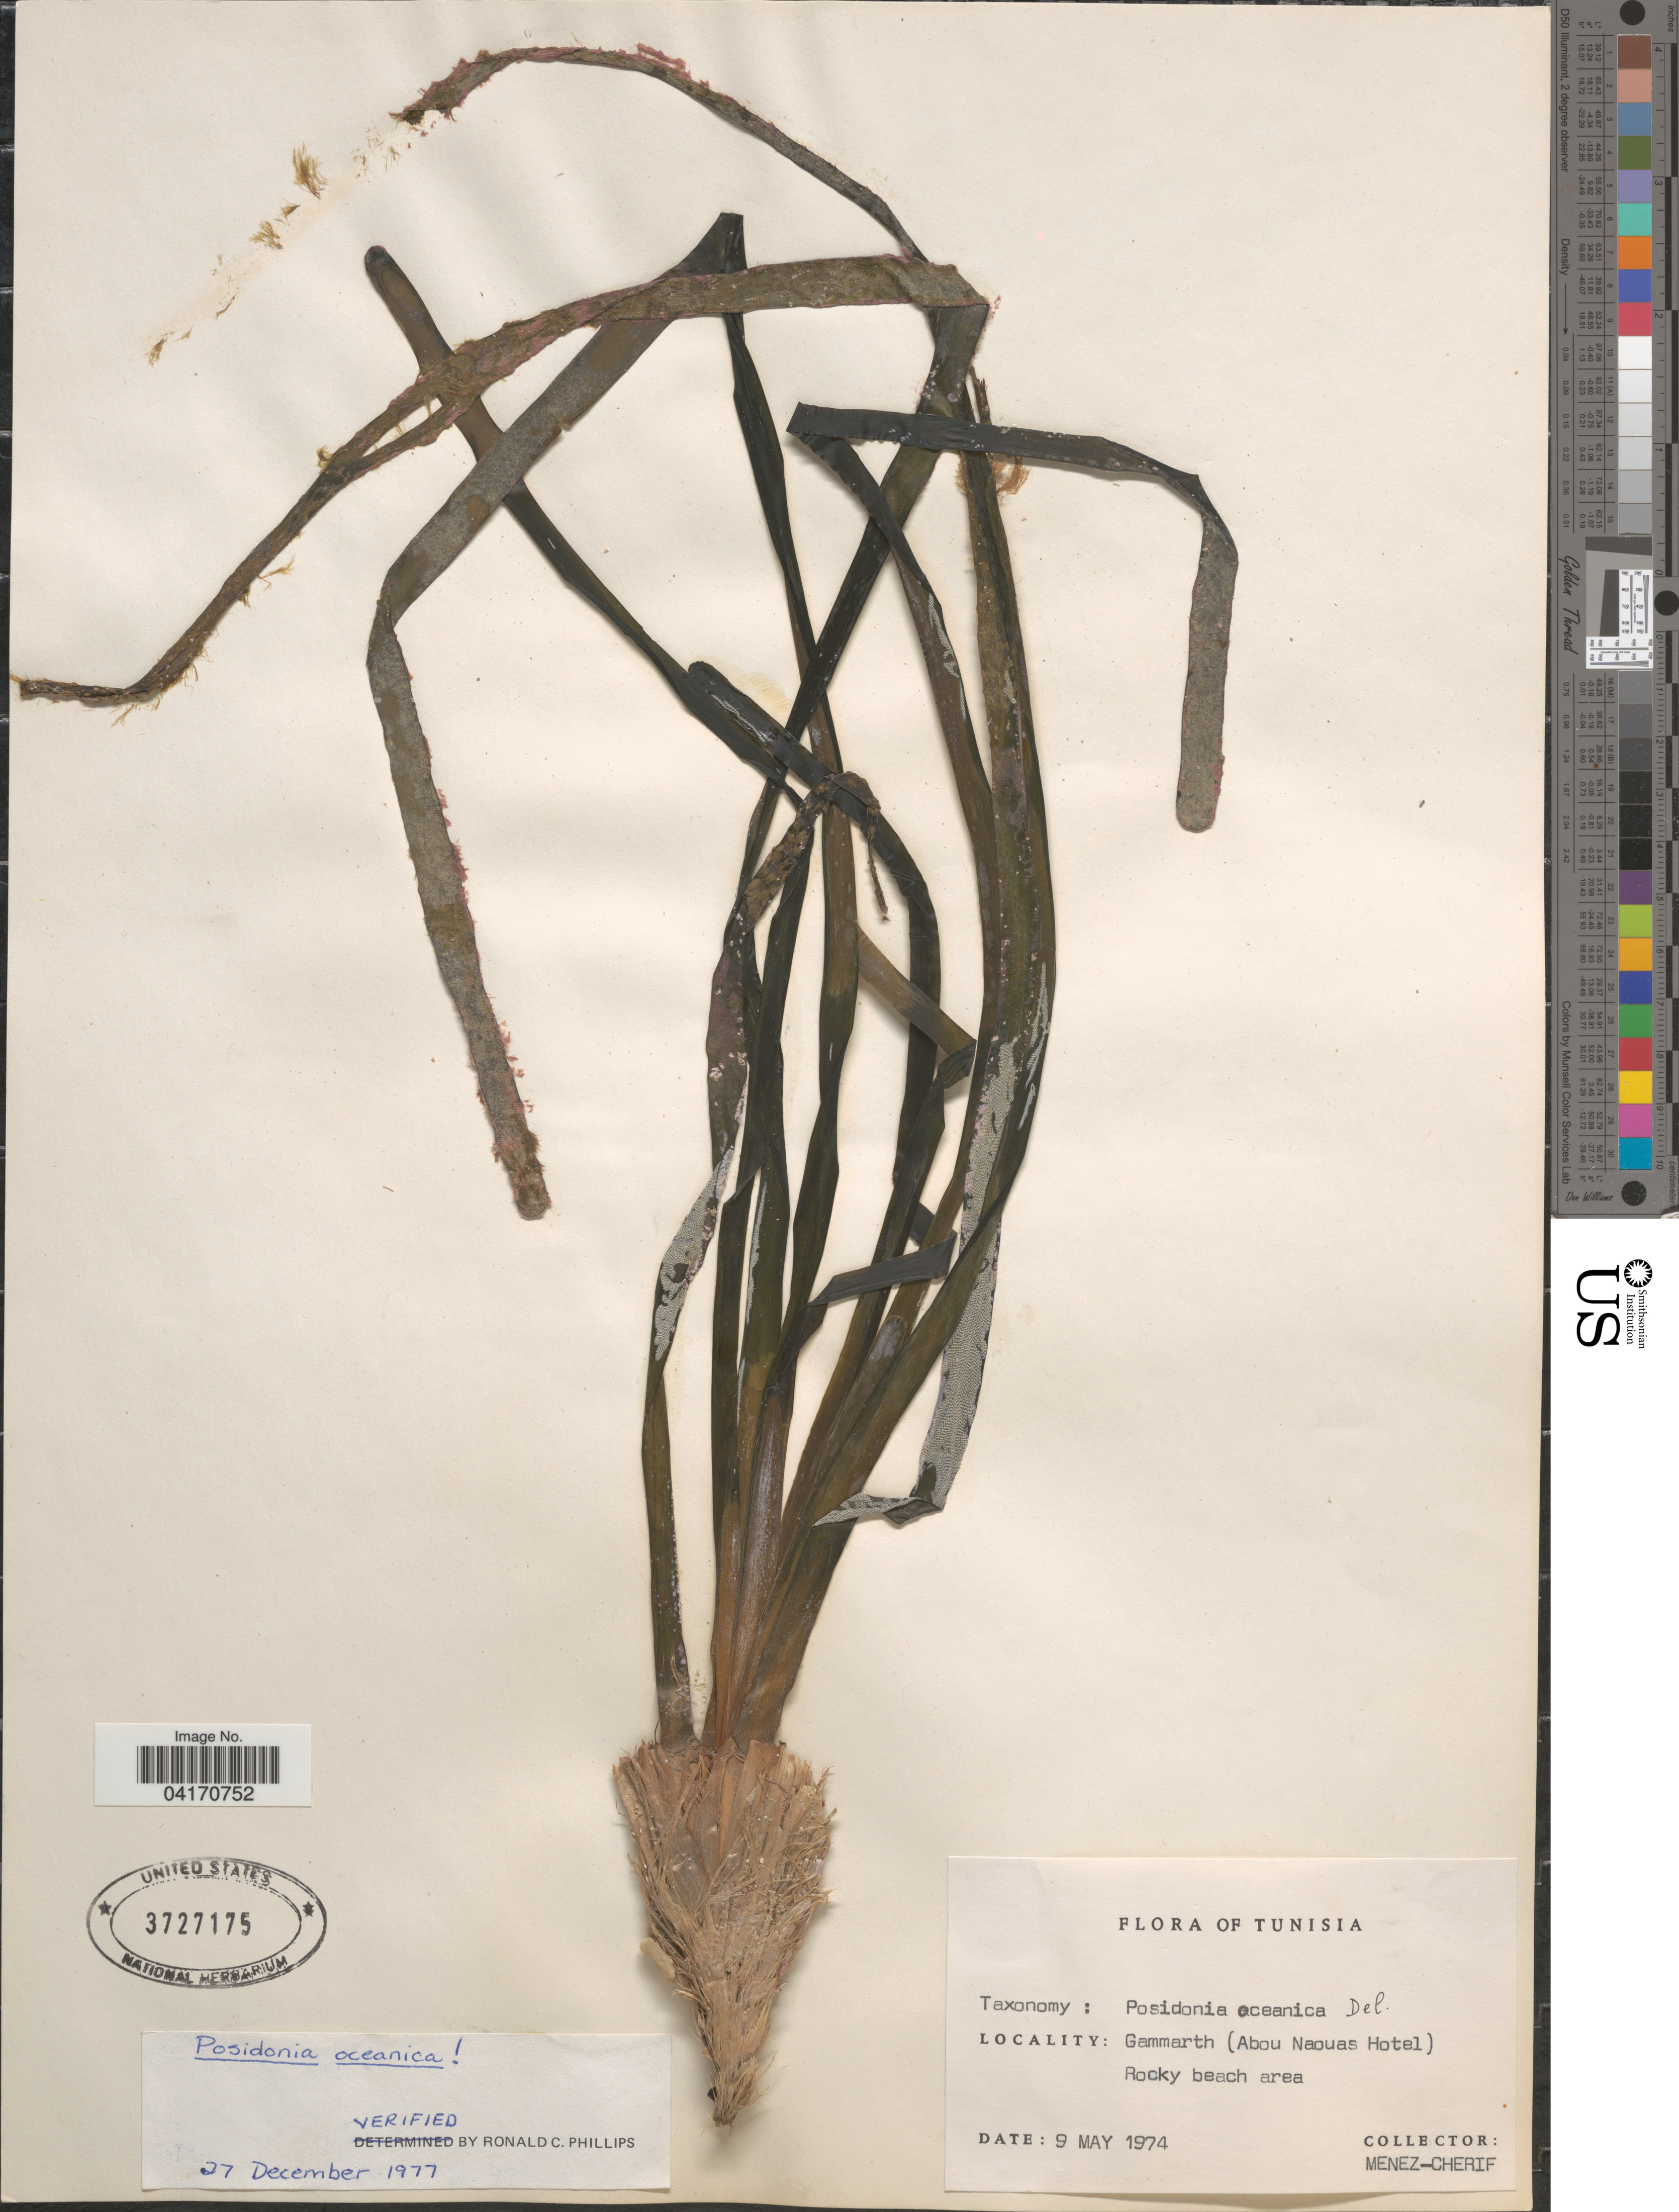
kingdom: Plantae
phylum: Tracheophyta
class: Liliopsida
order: Alismatales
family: Posidoniaceae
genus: Posidonia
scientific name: Posidonia oceanica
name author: (L.) Delile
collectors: Menez & -. Cherif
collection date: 1974-05-09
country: Tunisia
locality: Gammarth (Abou Naouas Hotel).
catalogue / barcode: US 3727175